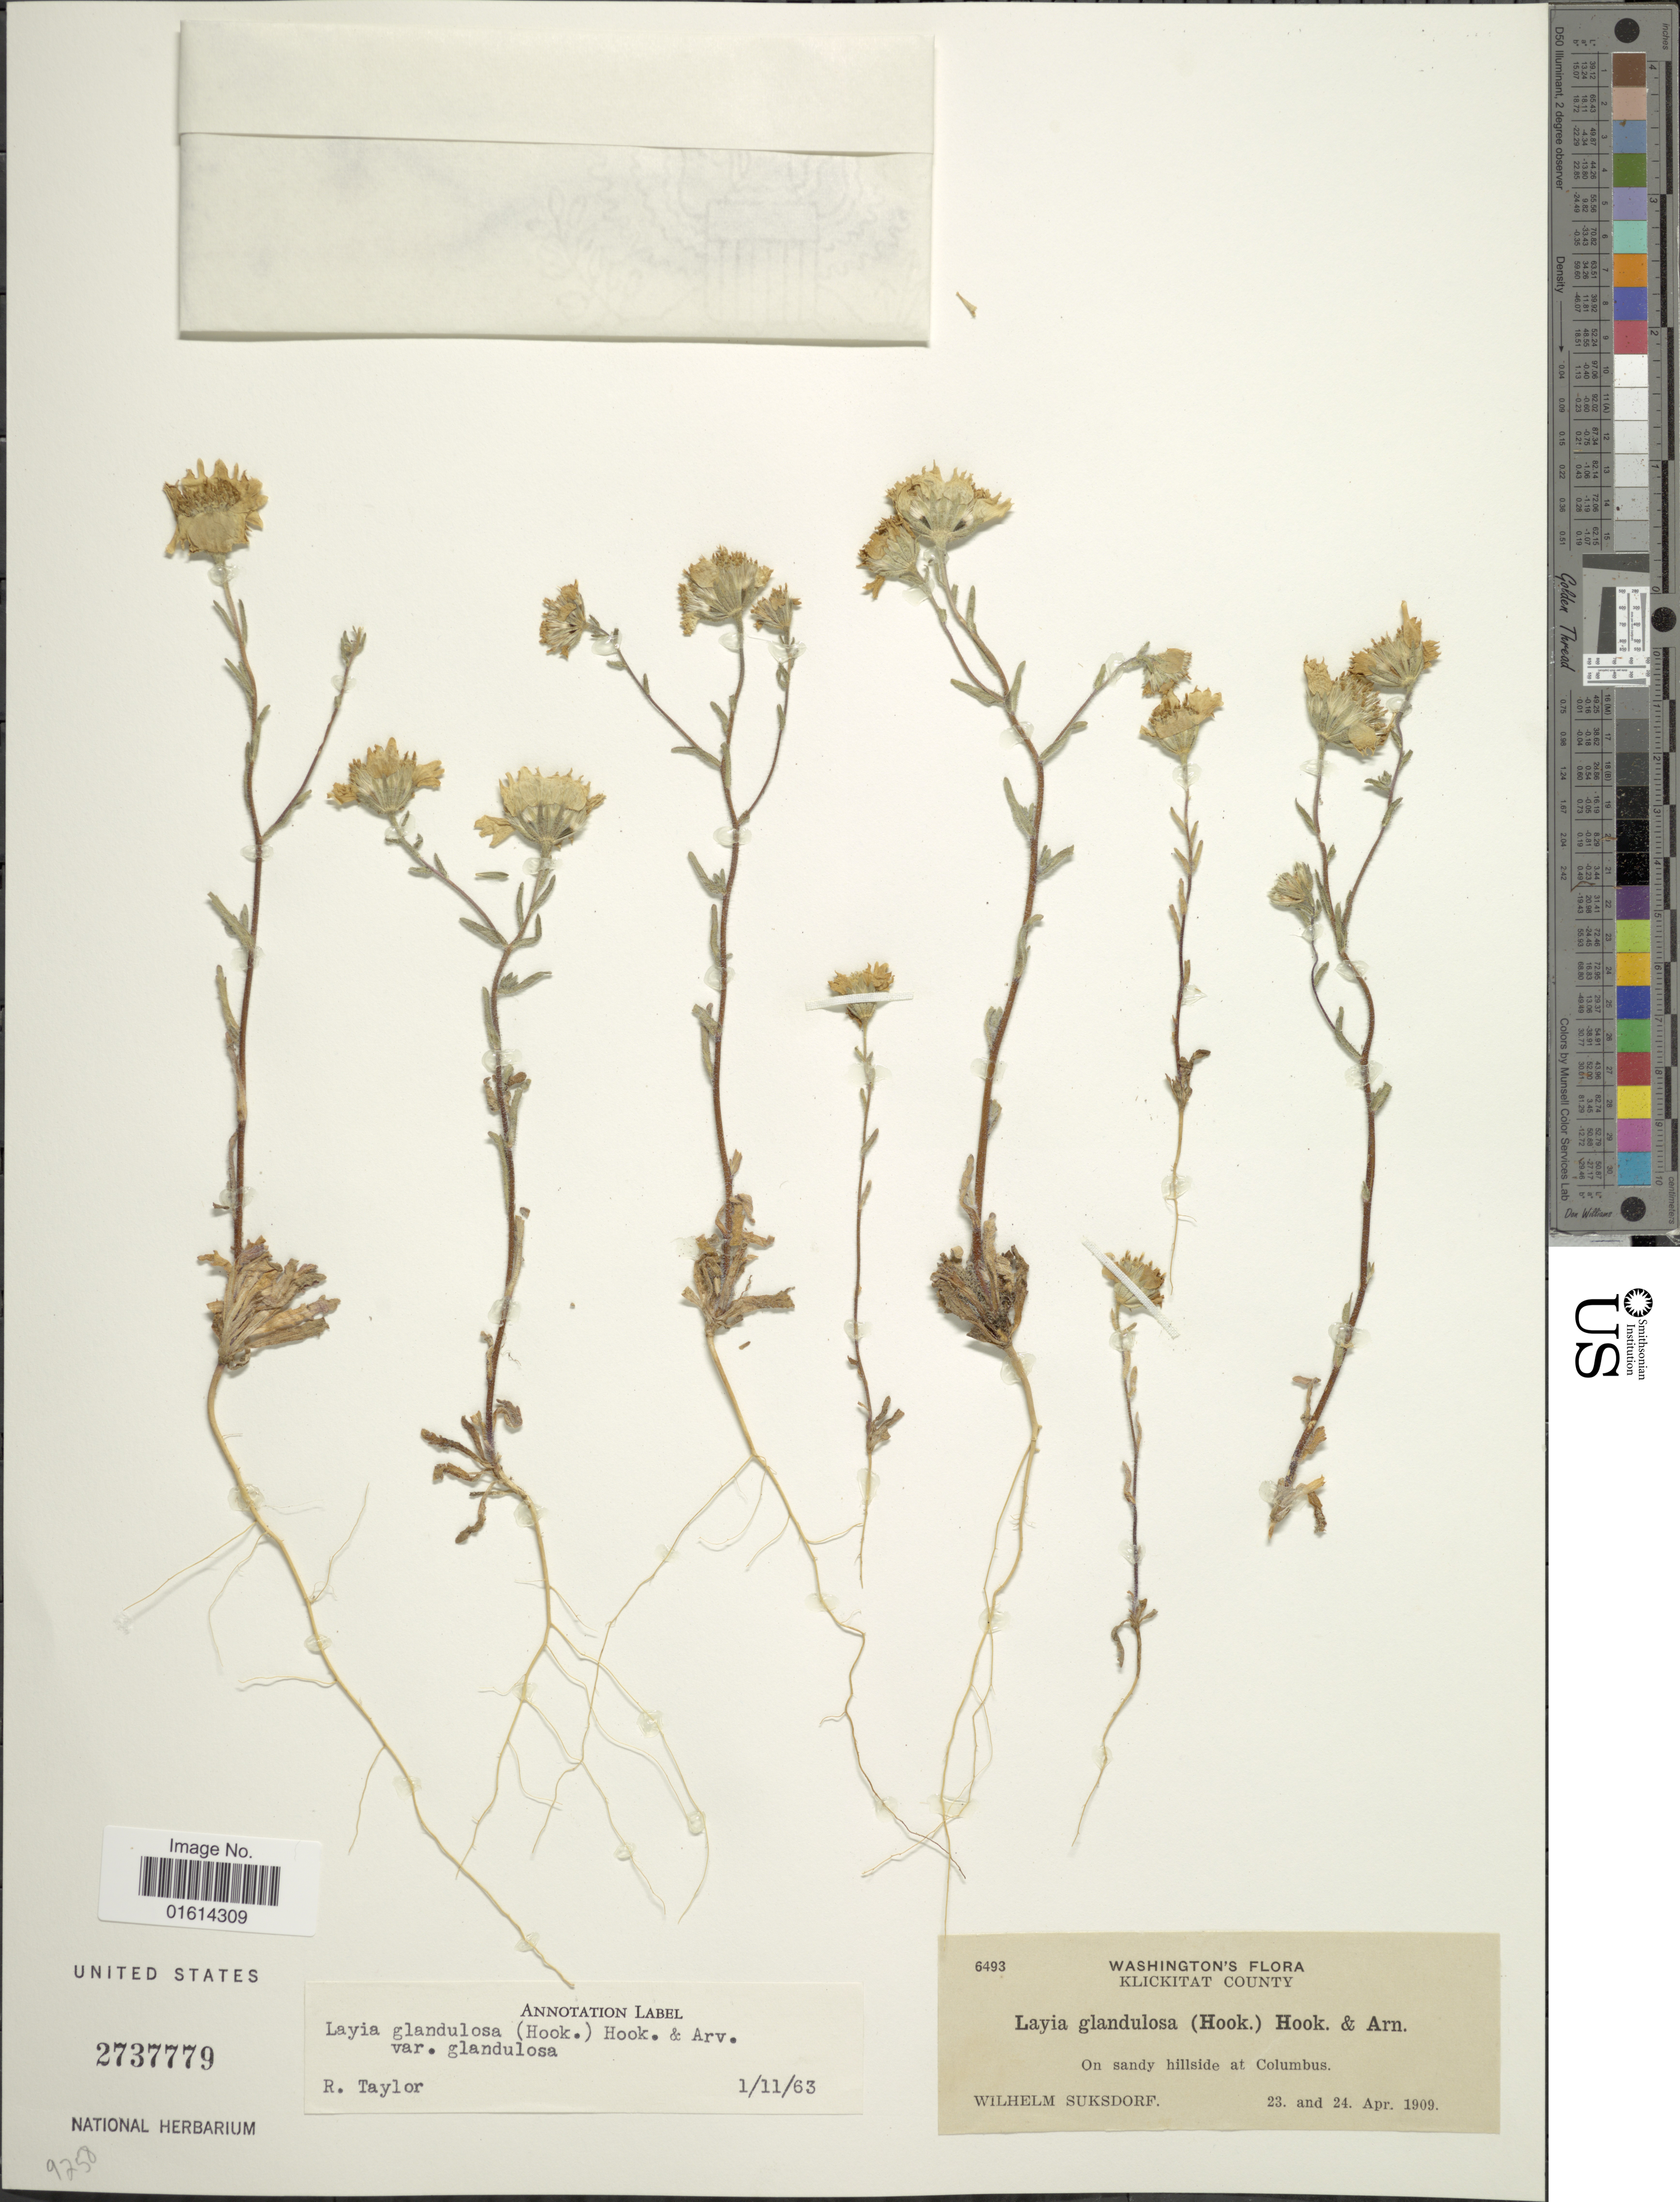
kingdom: Plantae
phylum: Tracheophyta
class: Magnoliopsida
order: Asterales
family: Asteraceae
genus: Layia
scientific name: Layia glandulosa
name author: Hook. & Arn.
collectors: W. N. Suksdorf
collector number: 6493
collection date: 1909-04-23/1909-04-24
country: United States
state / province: Washington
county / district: Klickitat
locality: Klickitat County, sandy hillside at Columbus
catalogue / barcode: US 2737779